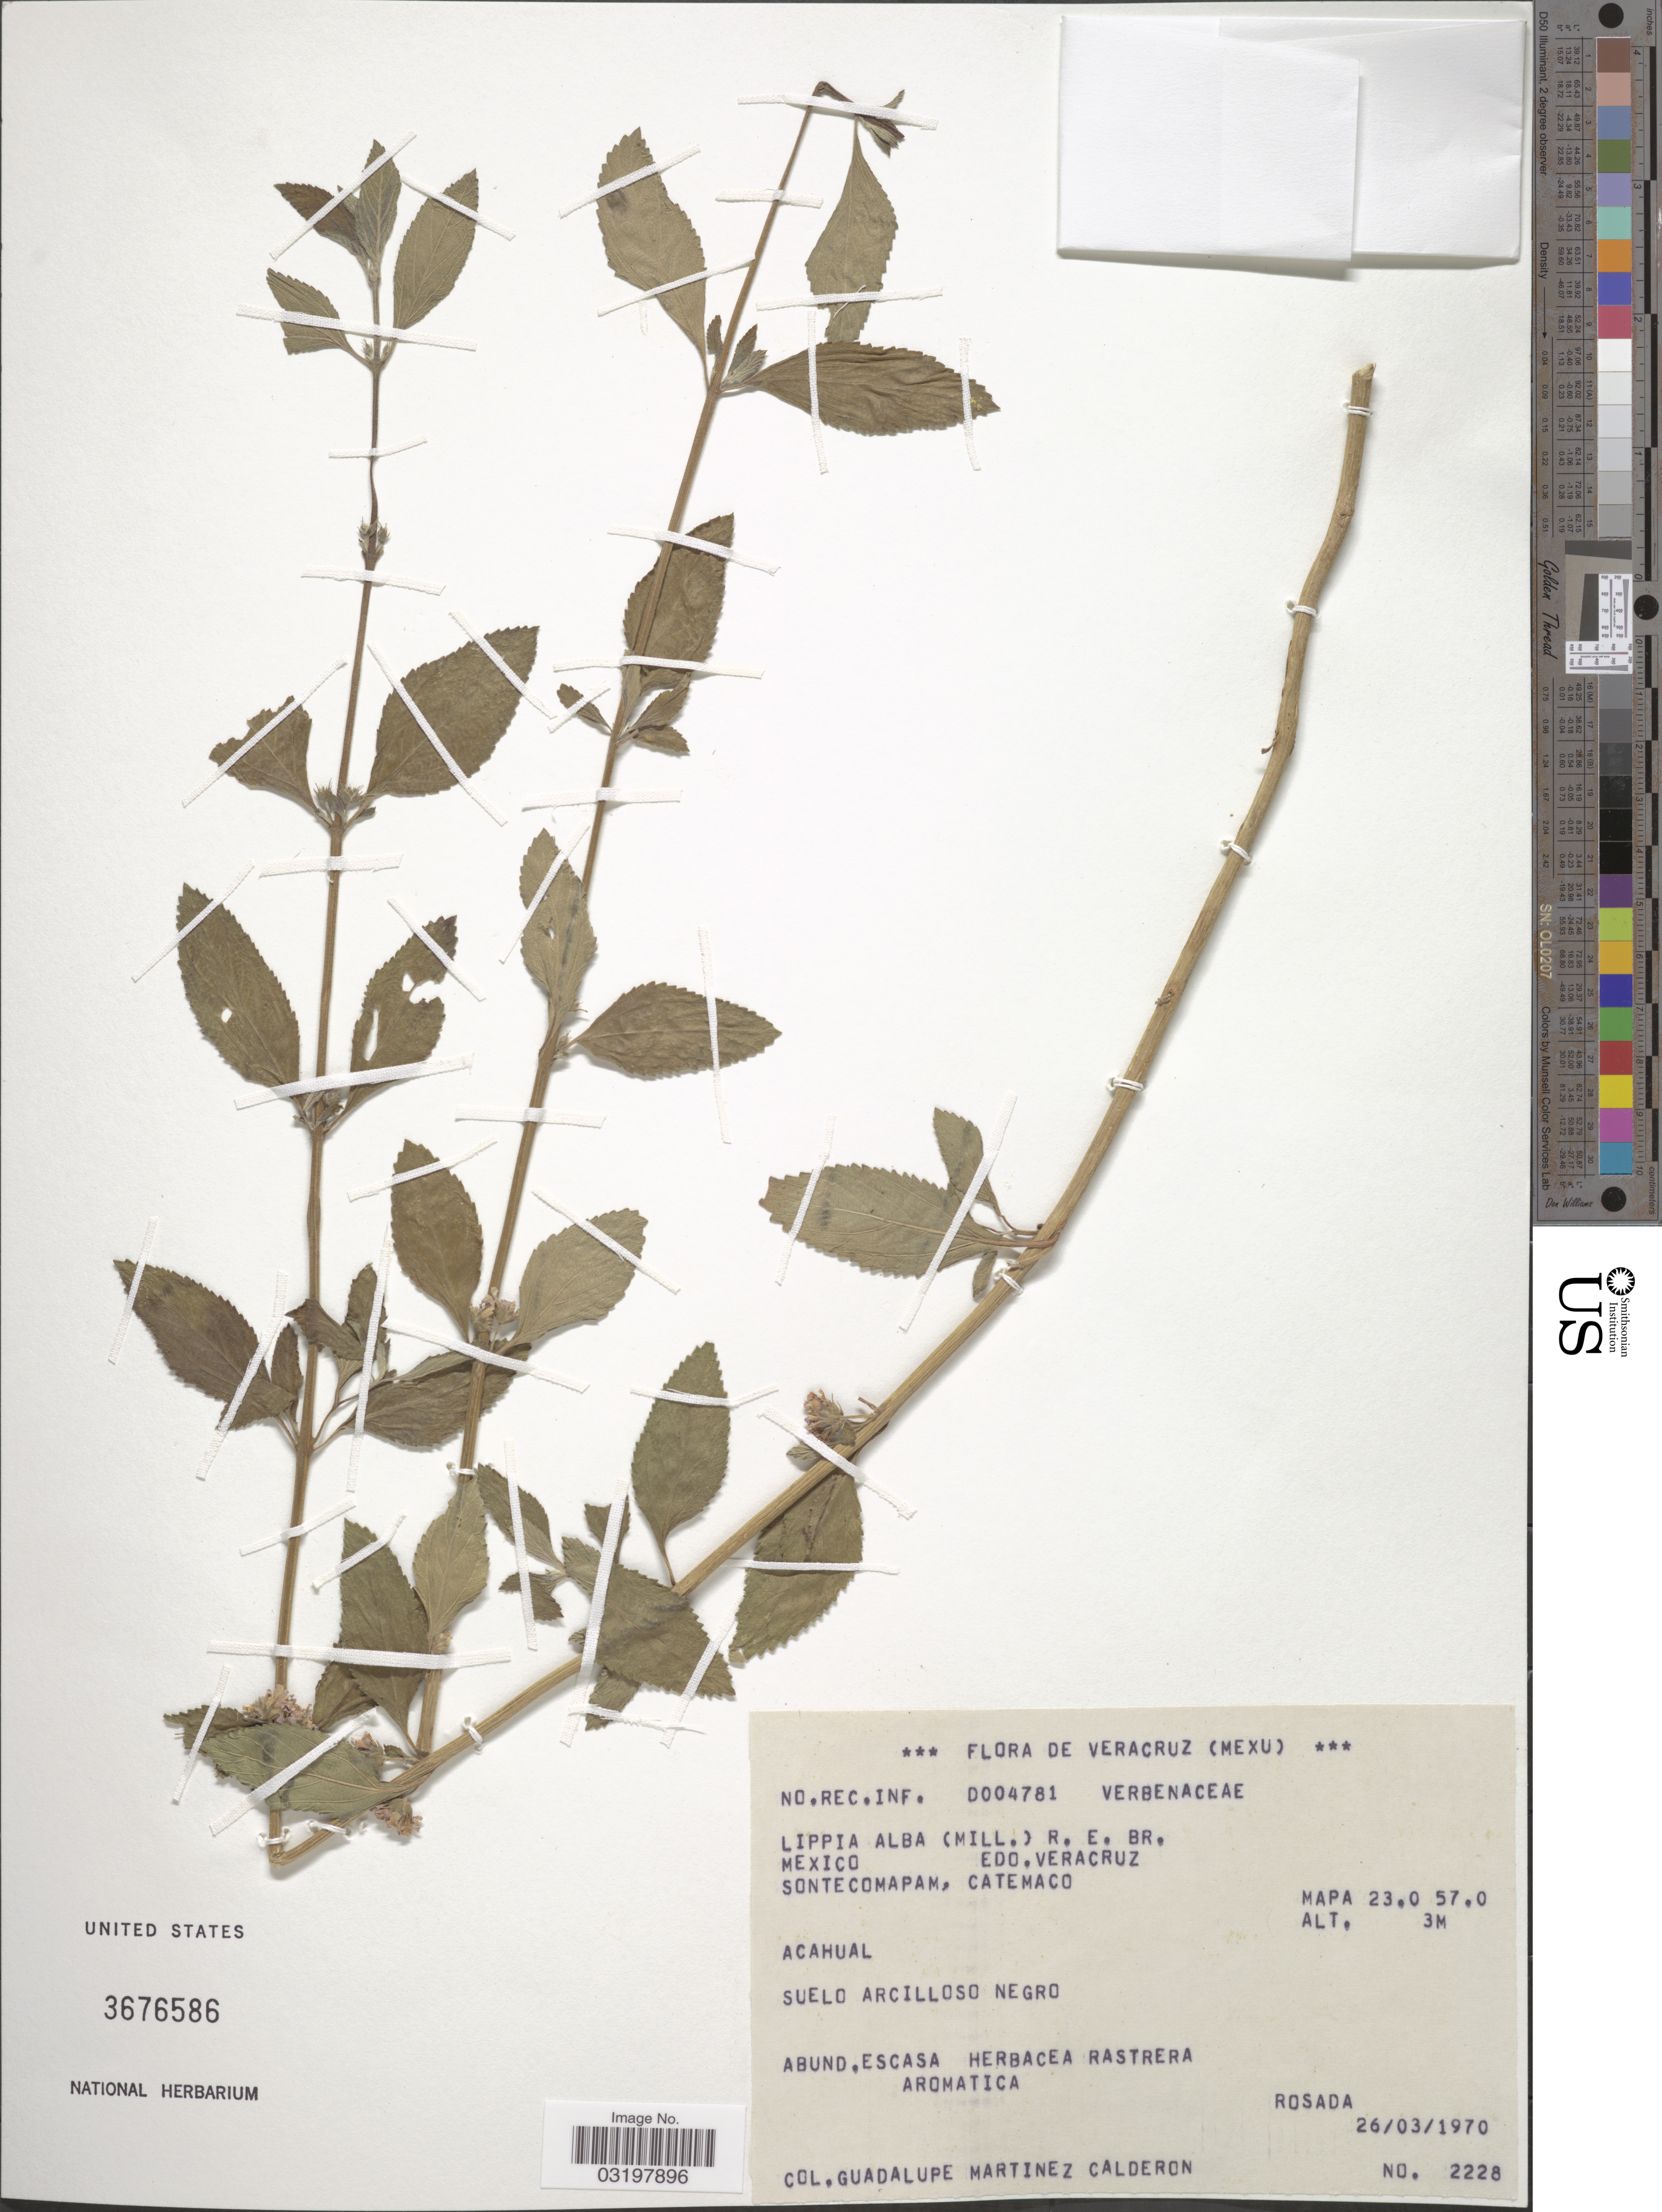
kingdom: Plantae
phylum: Tracheophyta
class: Magnoliopsida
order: Lamiales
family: Verbenaceae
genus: Lippia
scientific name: Lippia alba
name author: (Mill.) N.E. Br. ex Britton & P. Wilson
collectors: G. Martinez-C.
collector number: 2228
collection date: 1970-03-26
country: Mexico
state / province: Veracruz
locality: Veracruz (Mexu). Edo. Veracruz. Sontecomapam, Catemaco.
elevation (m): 3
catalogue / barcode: US 3676586